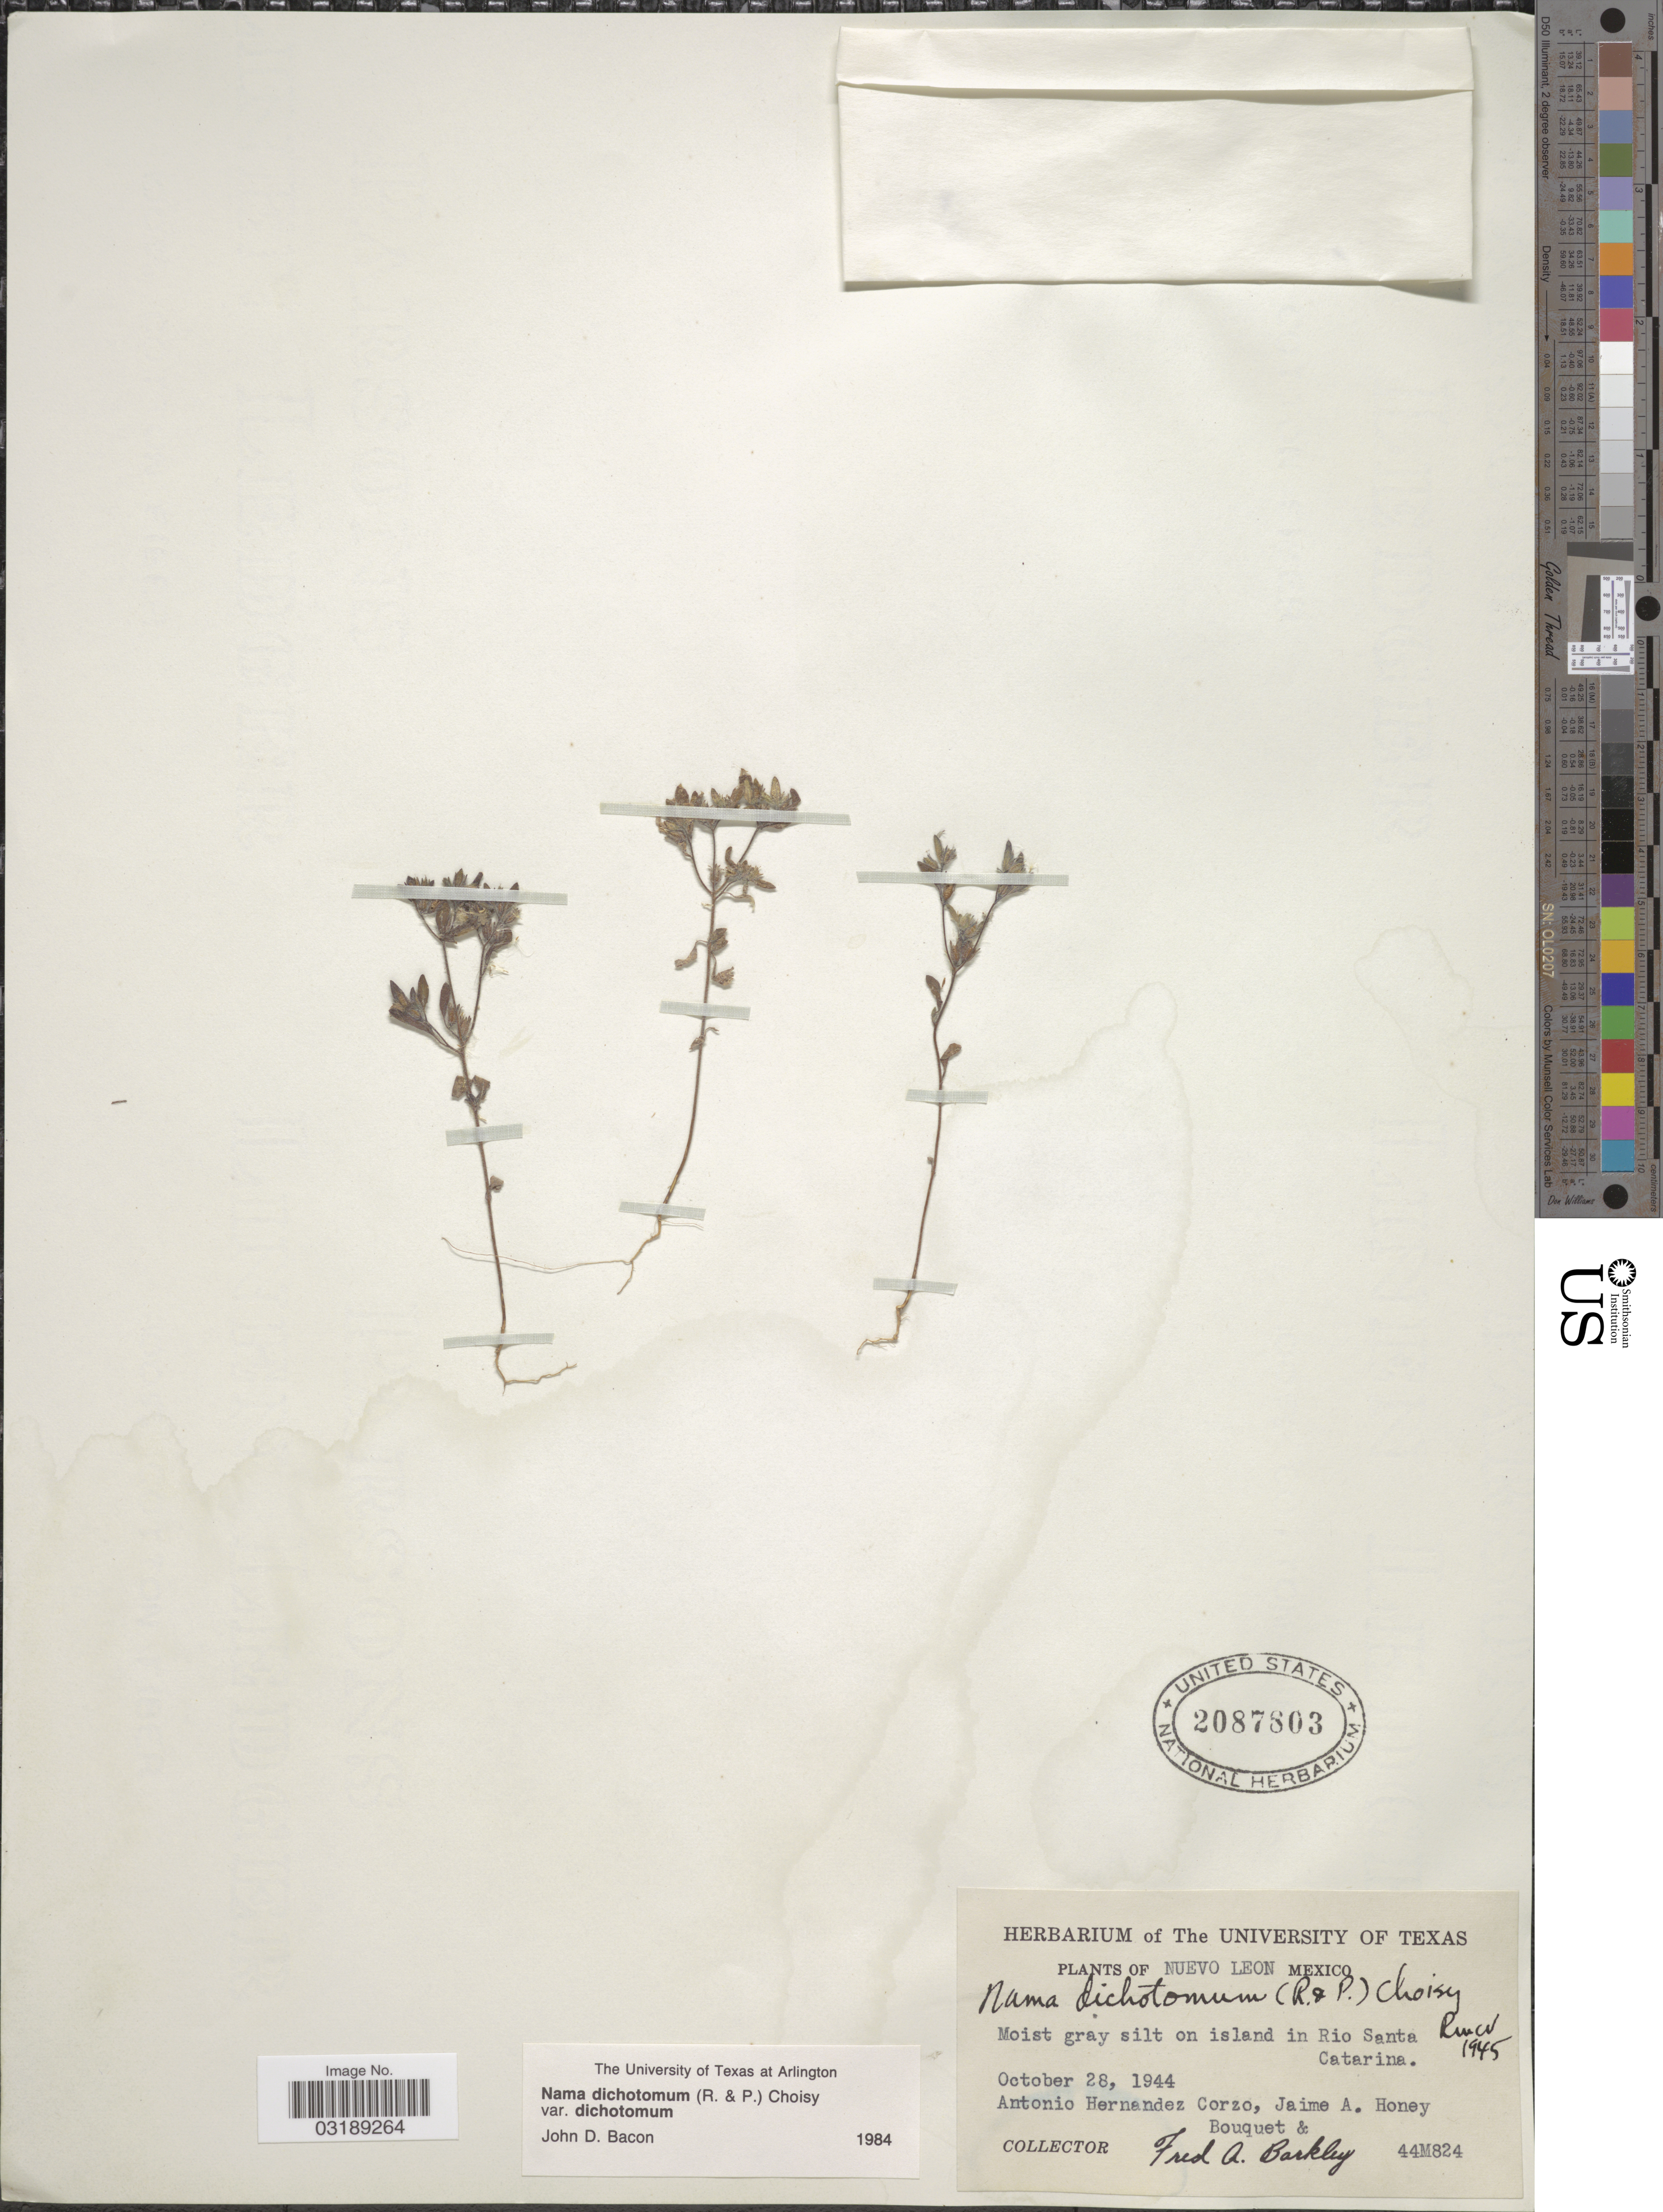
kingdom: Plantae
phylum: Tracheophyta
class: Magnoliopsida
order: Boraginales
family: Namaceae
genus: Nama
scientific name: Nama dichotoma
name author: (Ruiz & Pav.) Choisy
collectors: A. Hernandez-Corzo, Honey Bouquet, J. A. & F. A. Barkley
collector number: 44M824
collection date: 1944-10-28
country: Mexico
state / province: Nuevo León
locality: Moist gray silt on island in Rio Santa Catarina.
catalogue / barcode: US 2087803